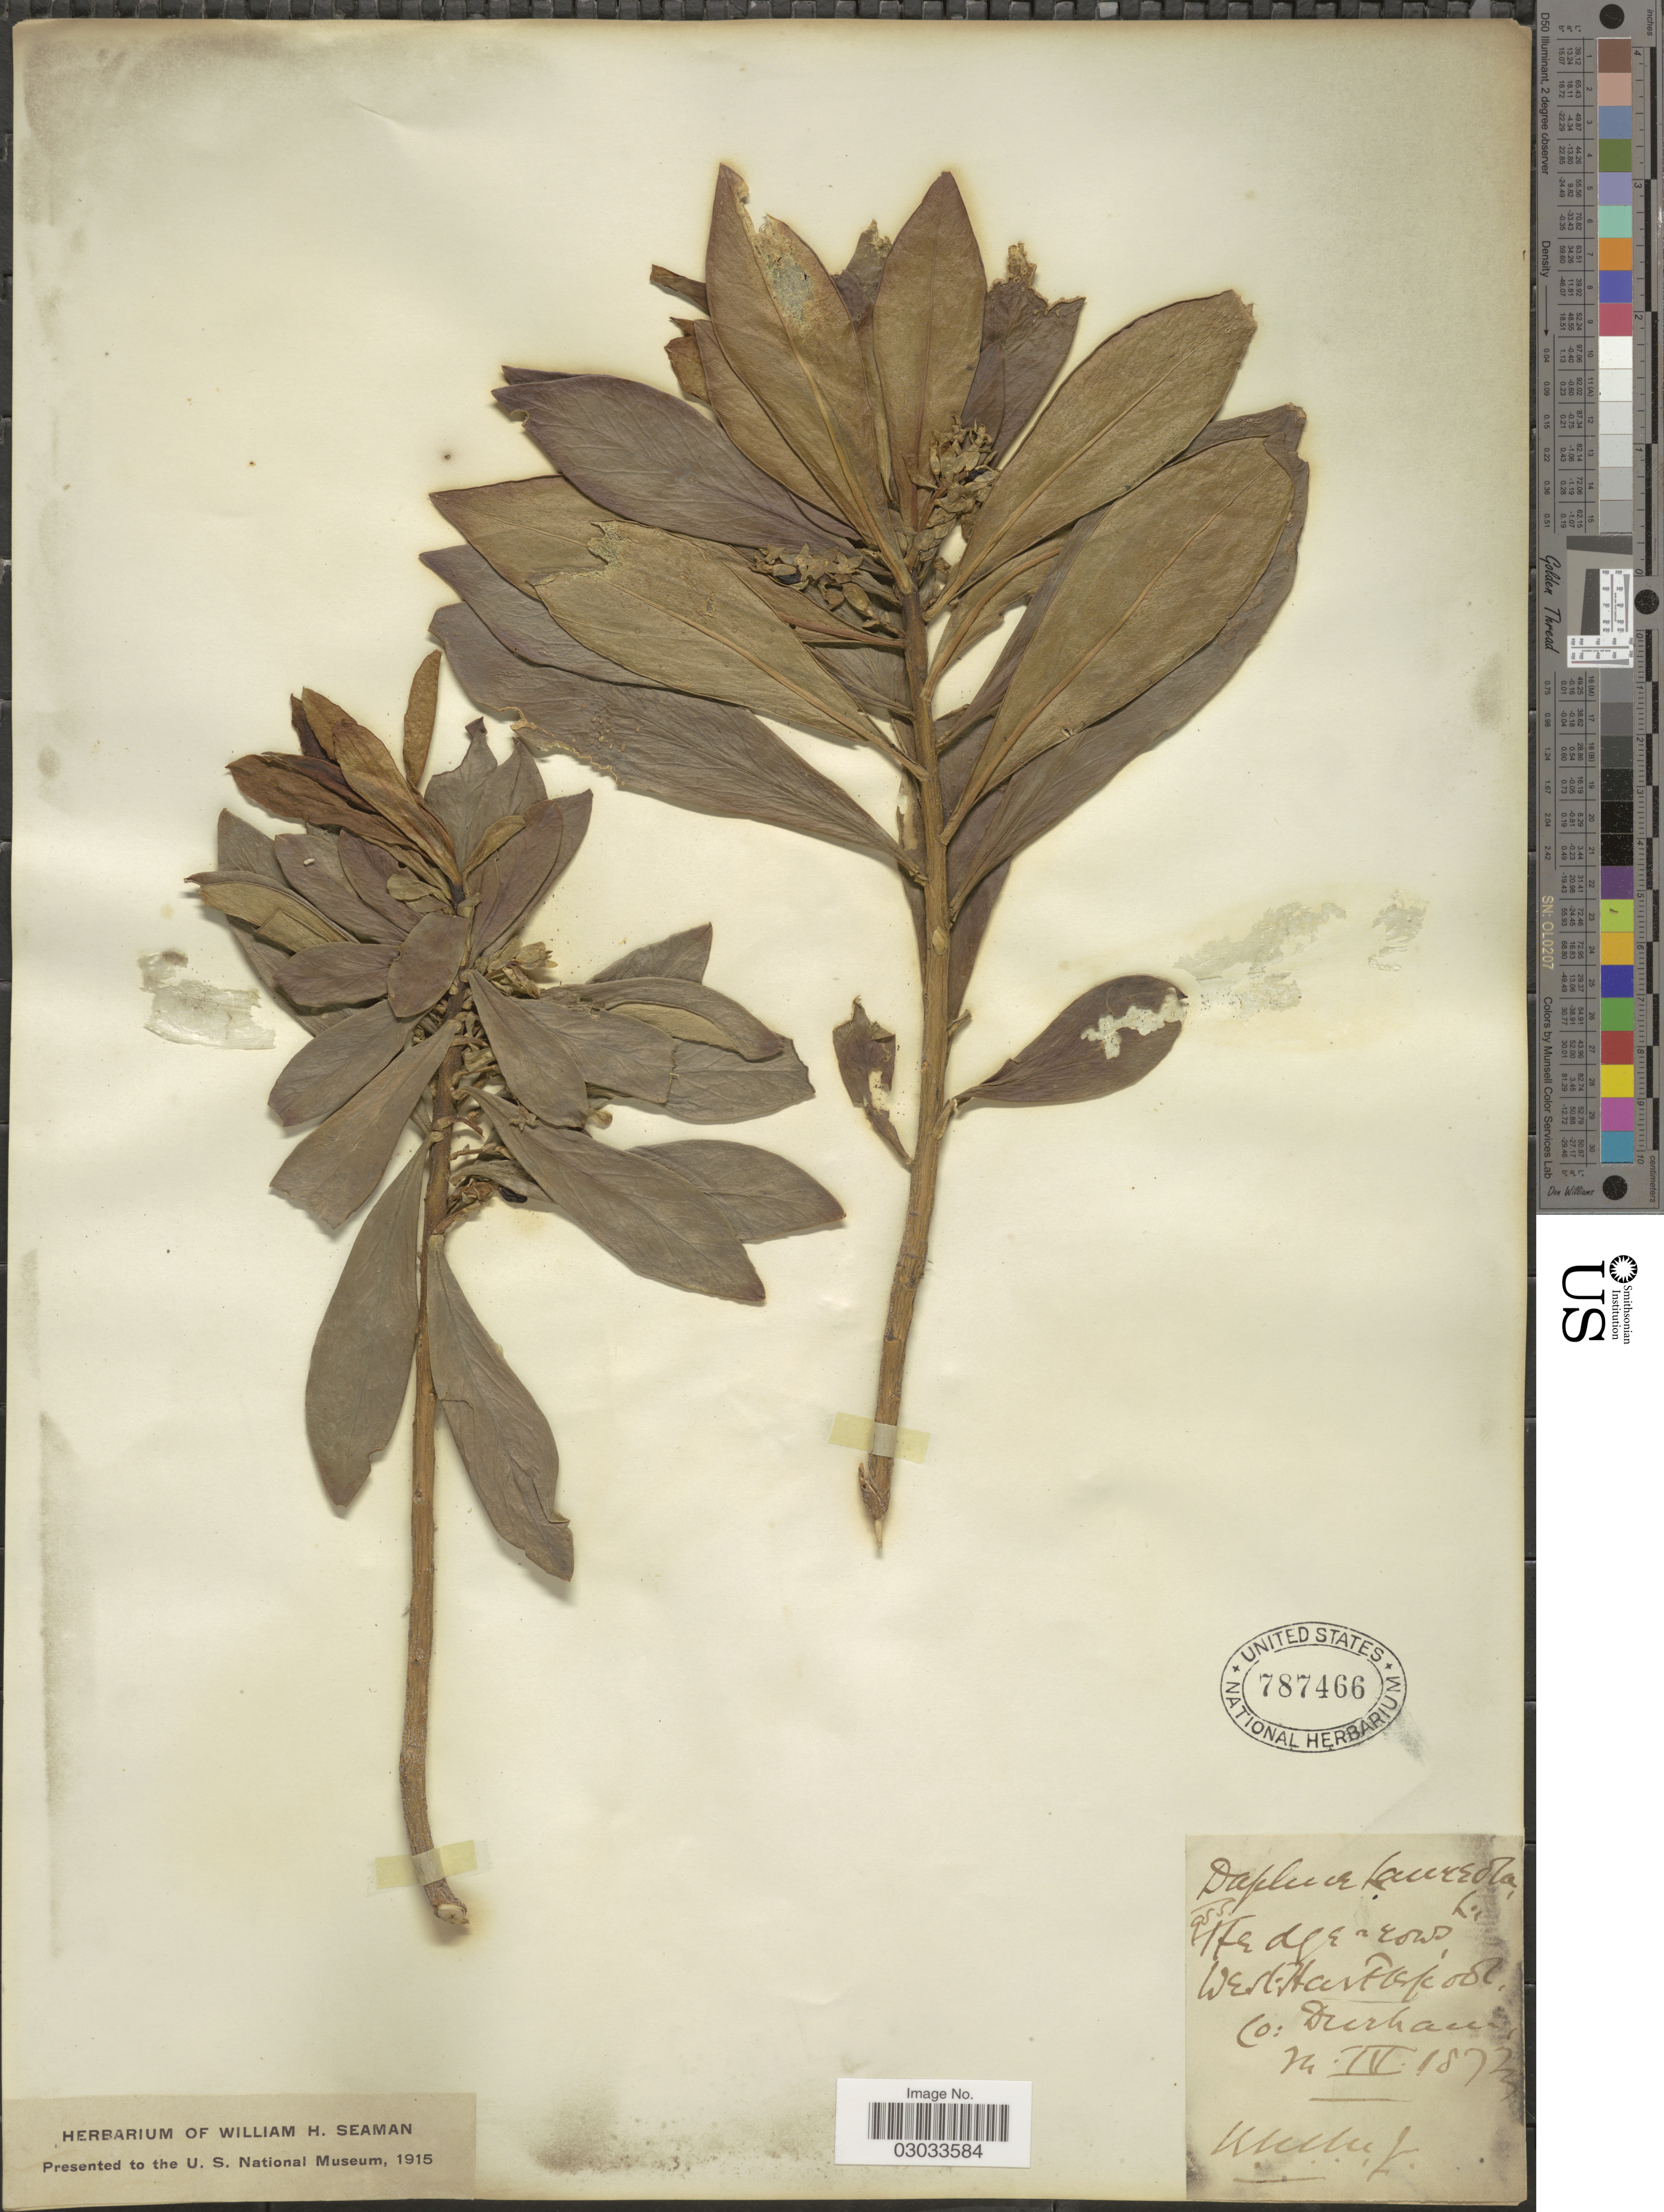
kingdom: Plantae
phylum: Tracheophyta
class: Magnoliopsida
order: Malvales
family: Thymelaeaceae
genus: Daphne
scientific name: Daphne laureola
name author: L.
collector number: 955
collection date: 1872-04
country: United Kingdom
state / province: England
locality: West Hartlepool Co Durham.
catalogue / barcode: US 787466